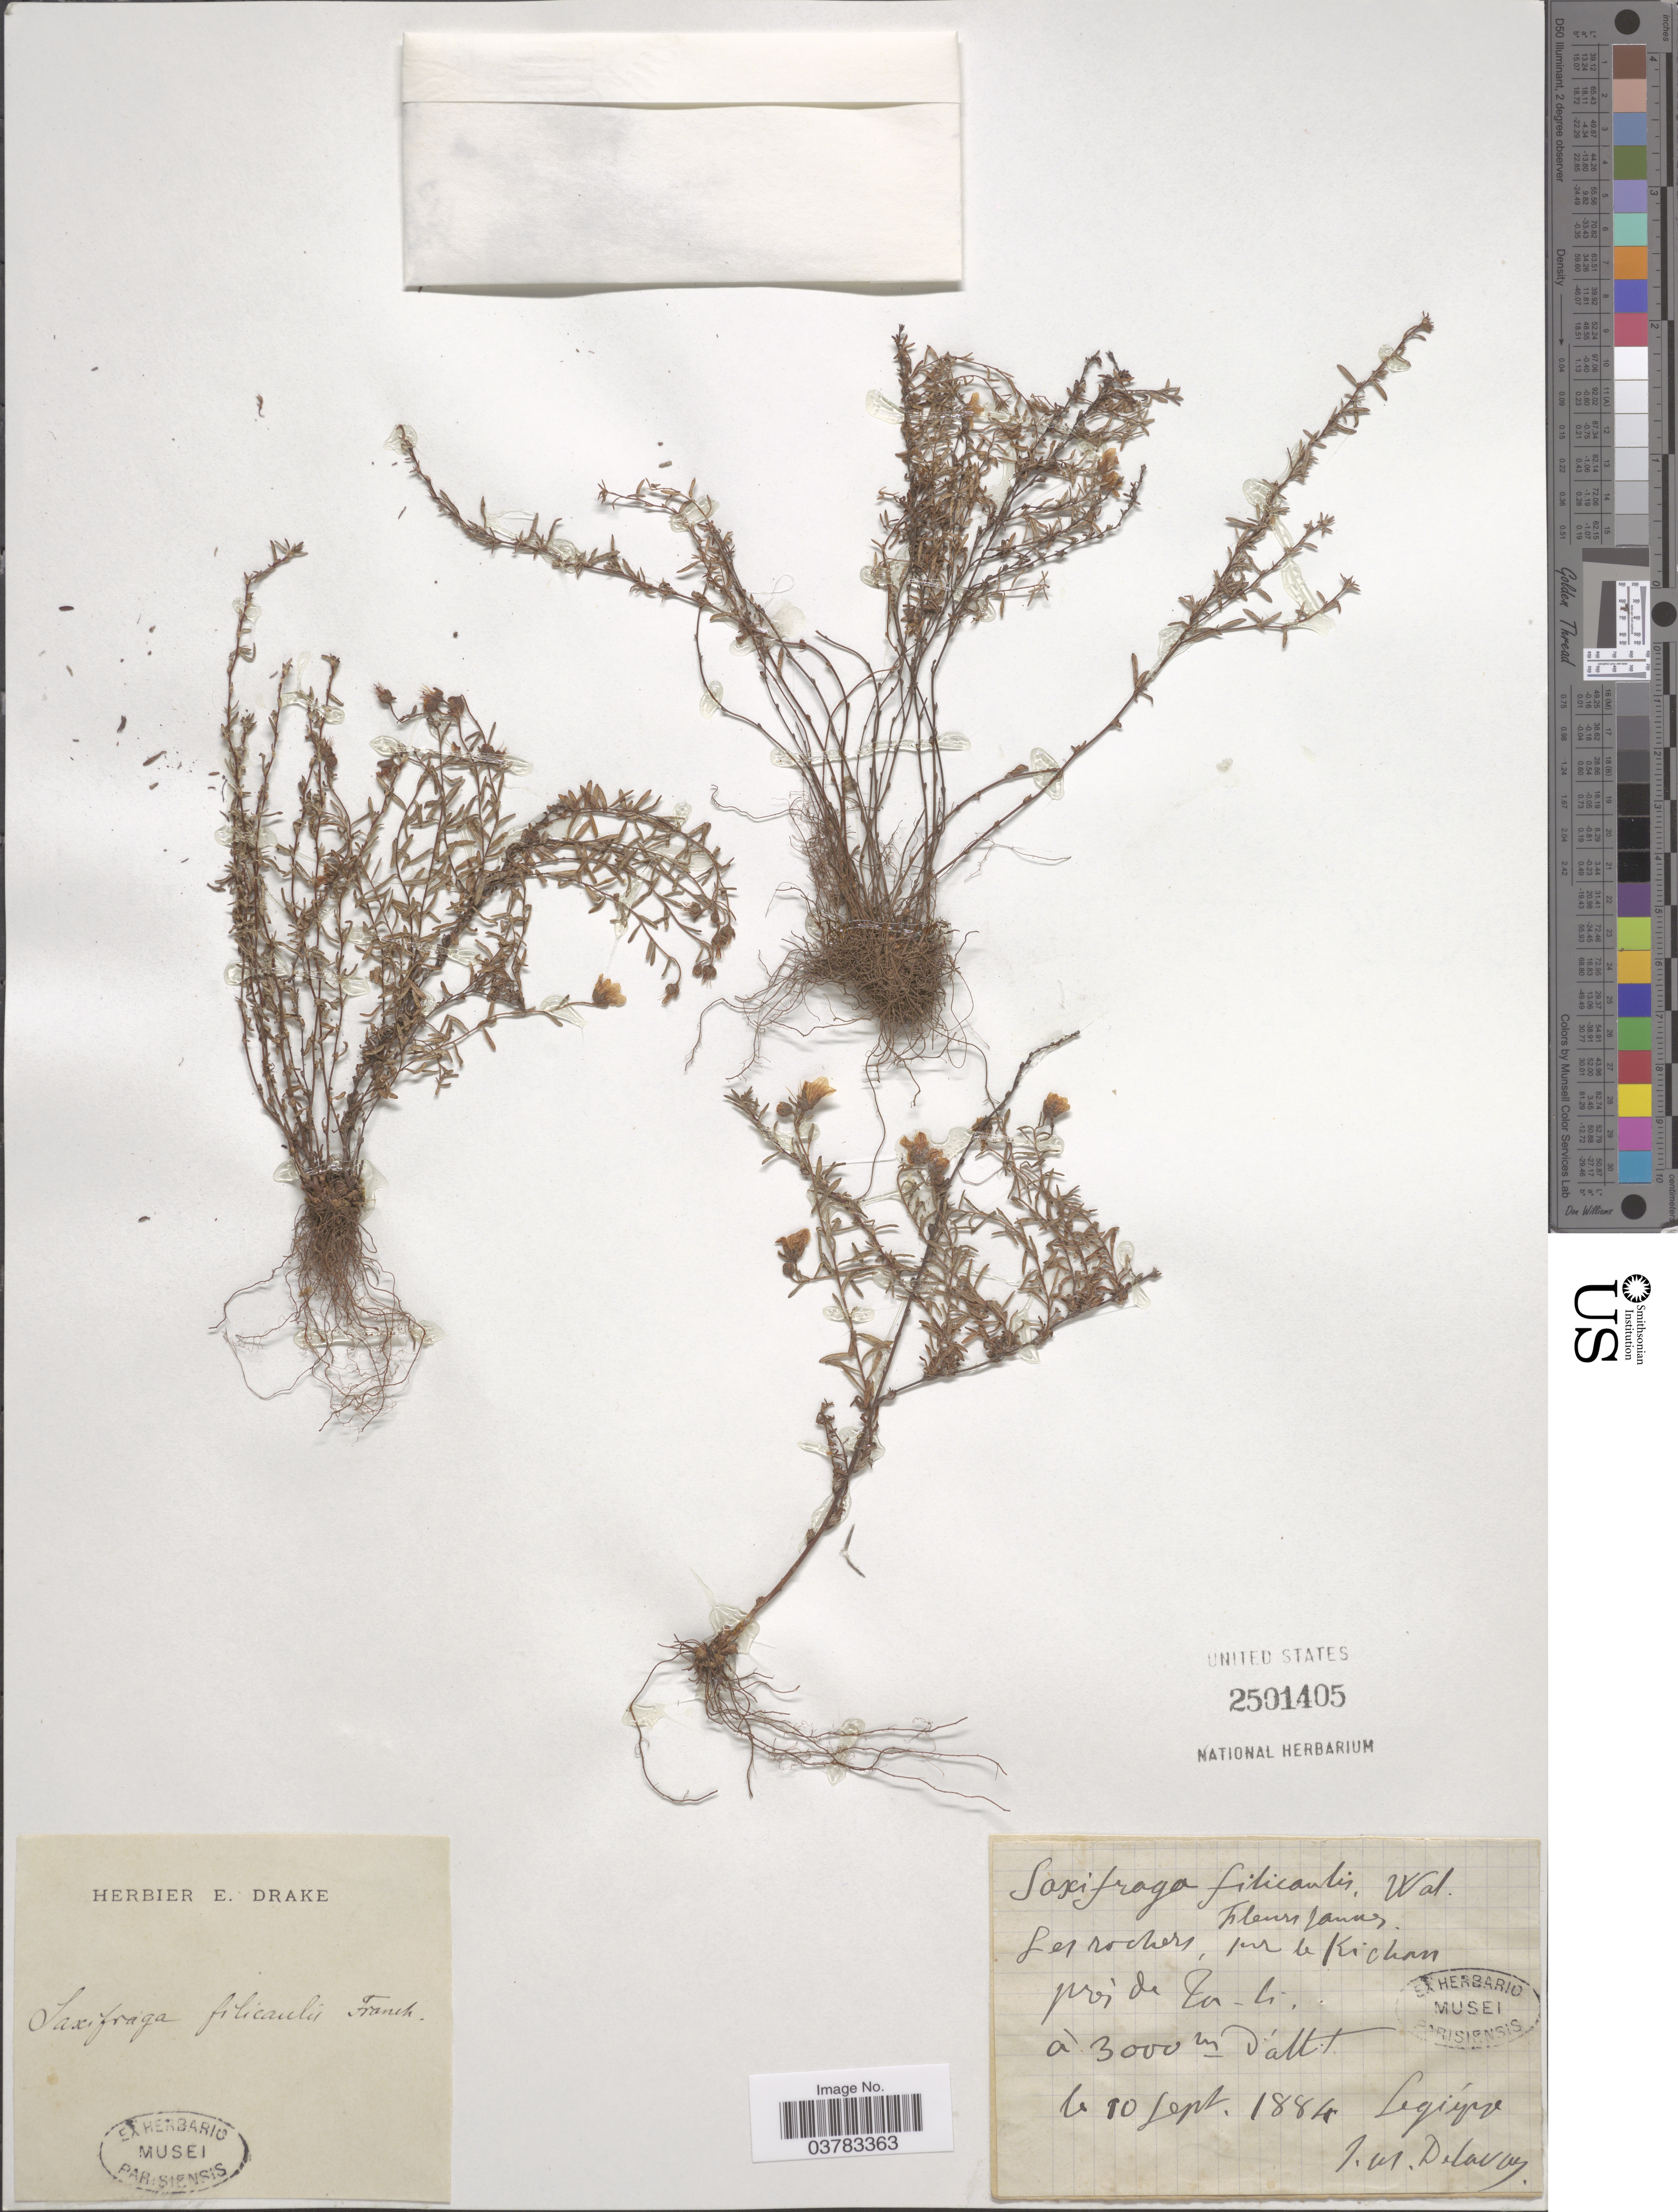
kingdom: Plantae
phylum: Tracheophyta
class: Magnoliopsida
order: Saxifragales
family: Saxifragaceae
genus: Saxifraga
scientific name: Saxifraga filicaulis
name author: Wall. ex Ser.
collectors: J. Delavay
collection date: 1884-09-10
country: China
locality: Les rochers, sur le Kichan pres de Ta-li.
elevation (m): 3000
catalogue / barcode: US 2501405